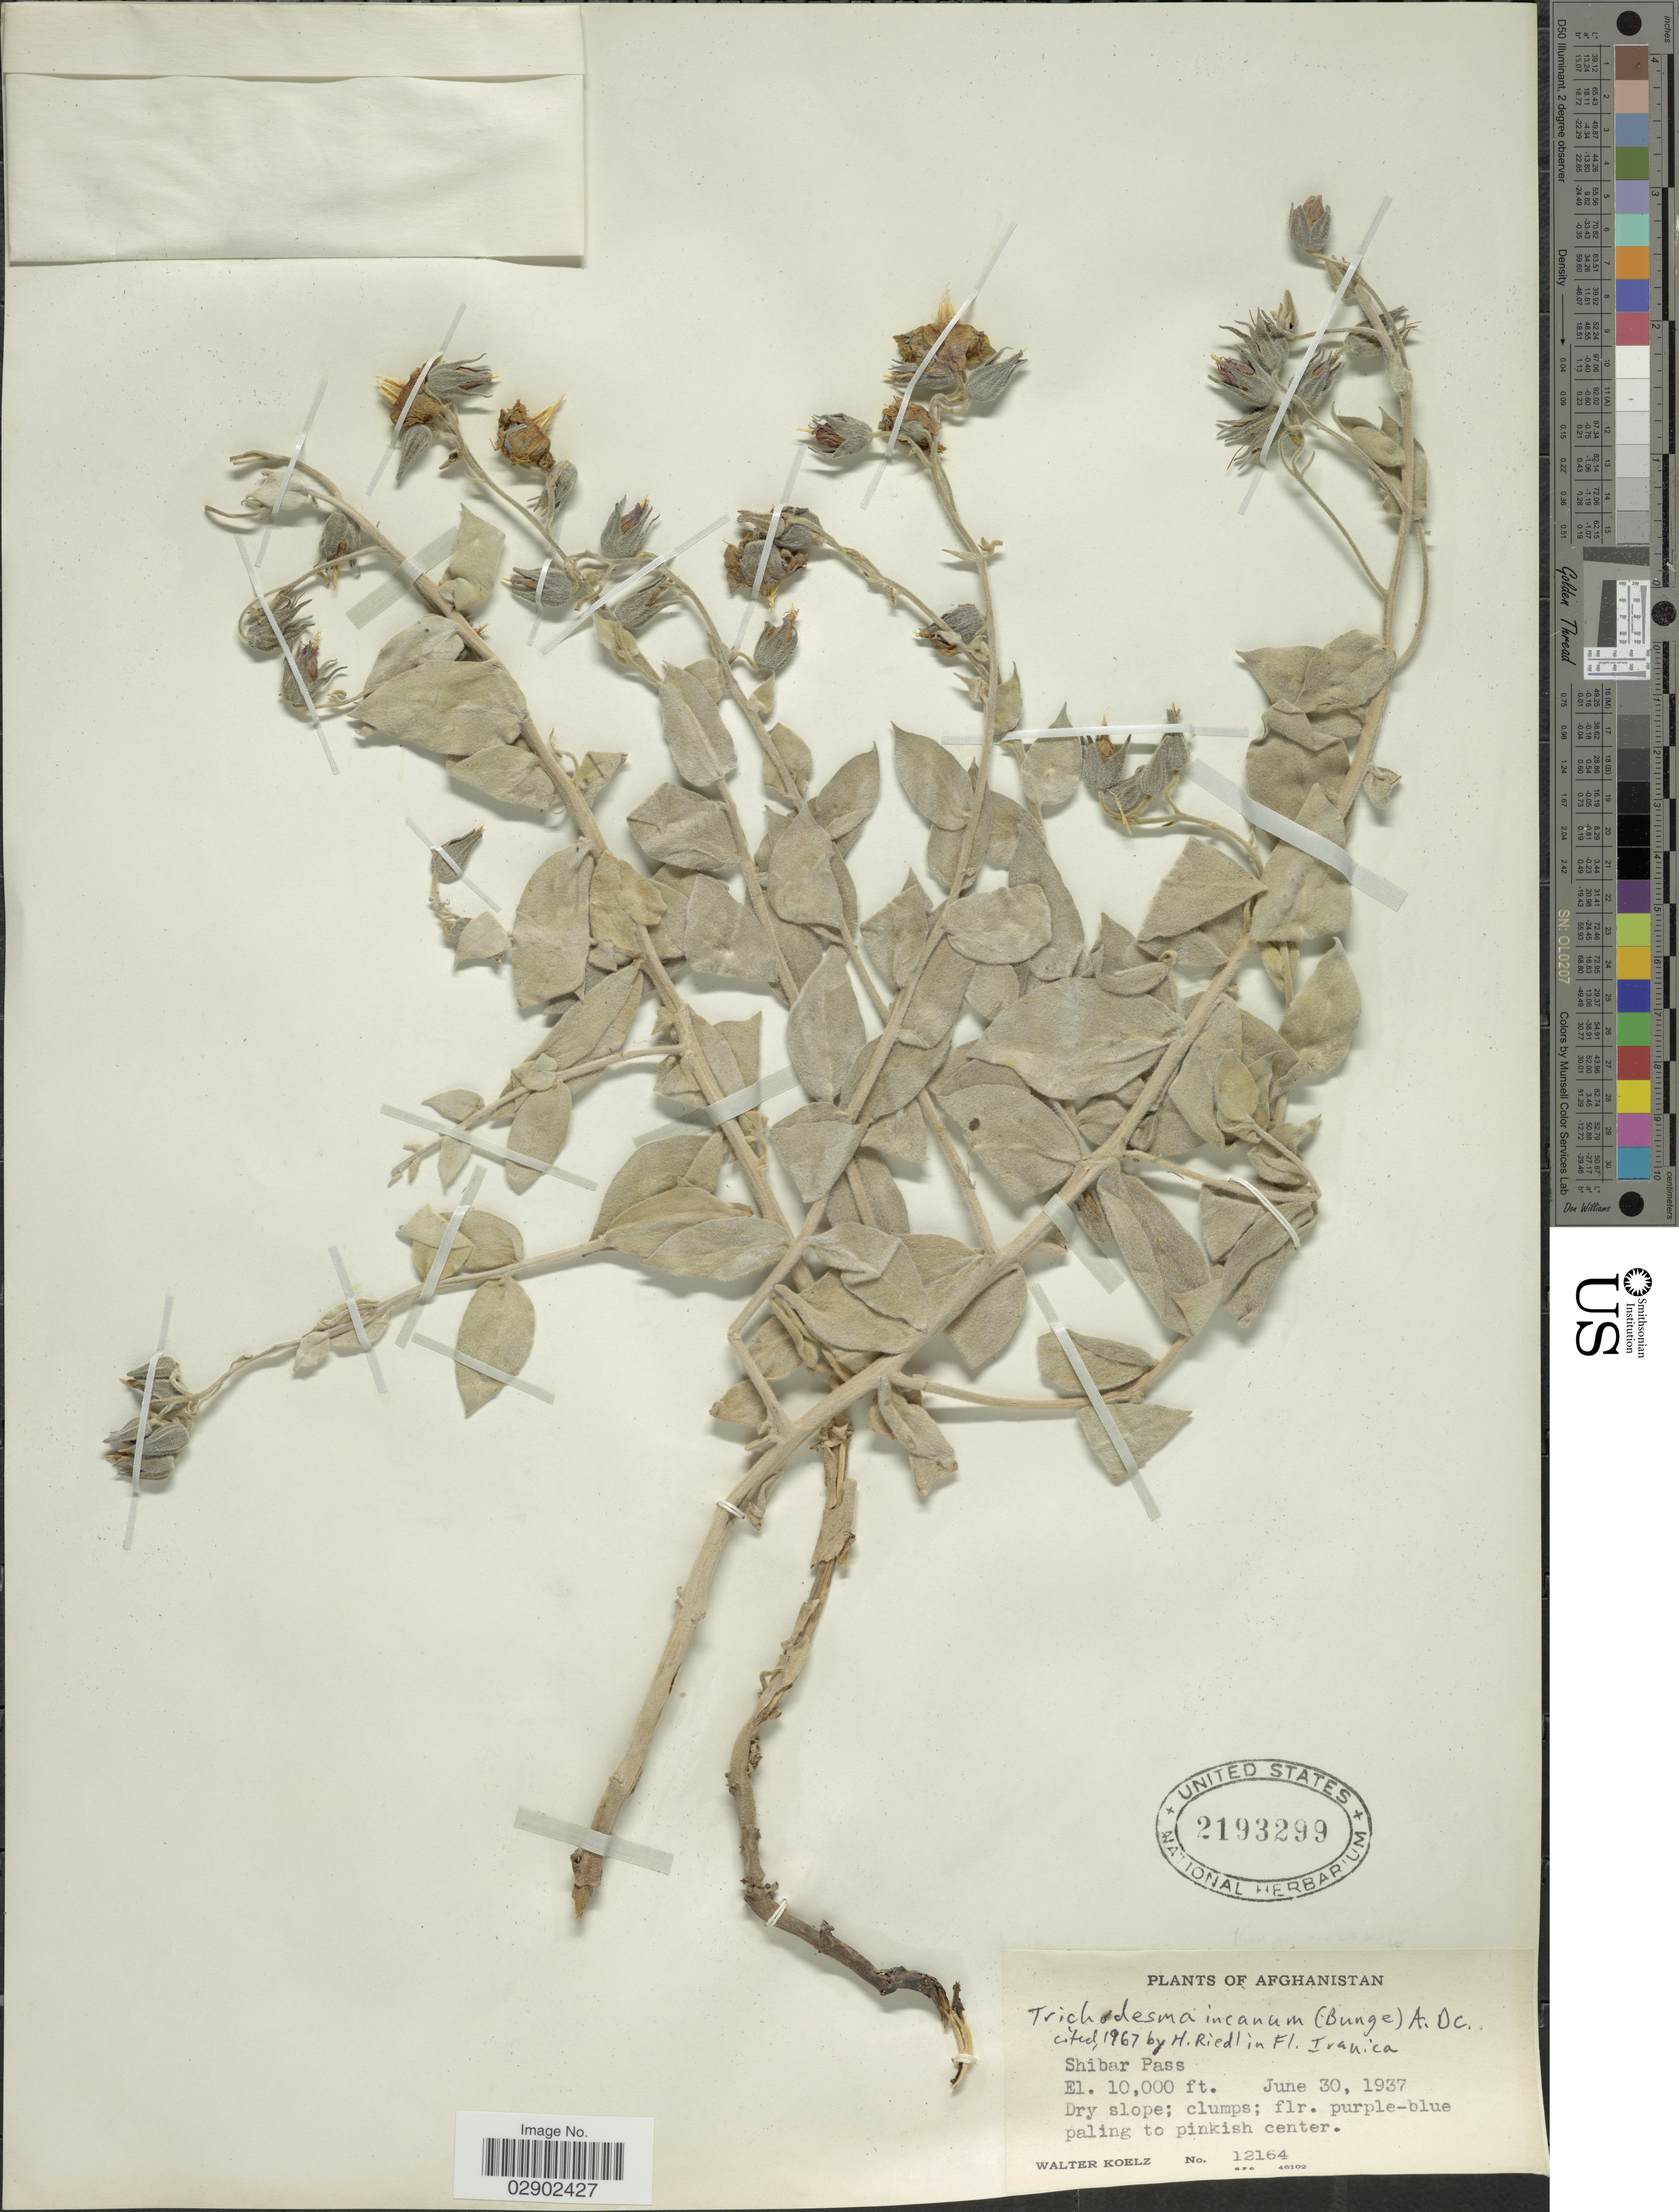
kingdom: Plantae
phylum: Tracheophyta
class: Magnoliopsida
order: Boraginales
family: Boraginaceae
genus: Trichodesma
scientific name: Trichodesma incanum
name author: (Bunge) A. DC.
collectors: W. N. Koelz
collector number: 12164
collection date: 1937-06-30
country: Afghanistan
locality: Shibar Pass.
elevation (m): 3048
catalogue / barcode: US 2193299